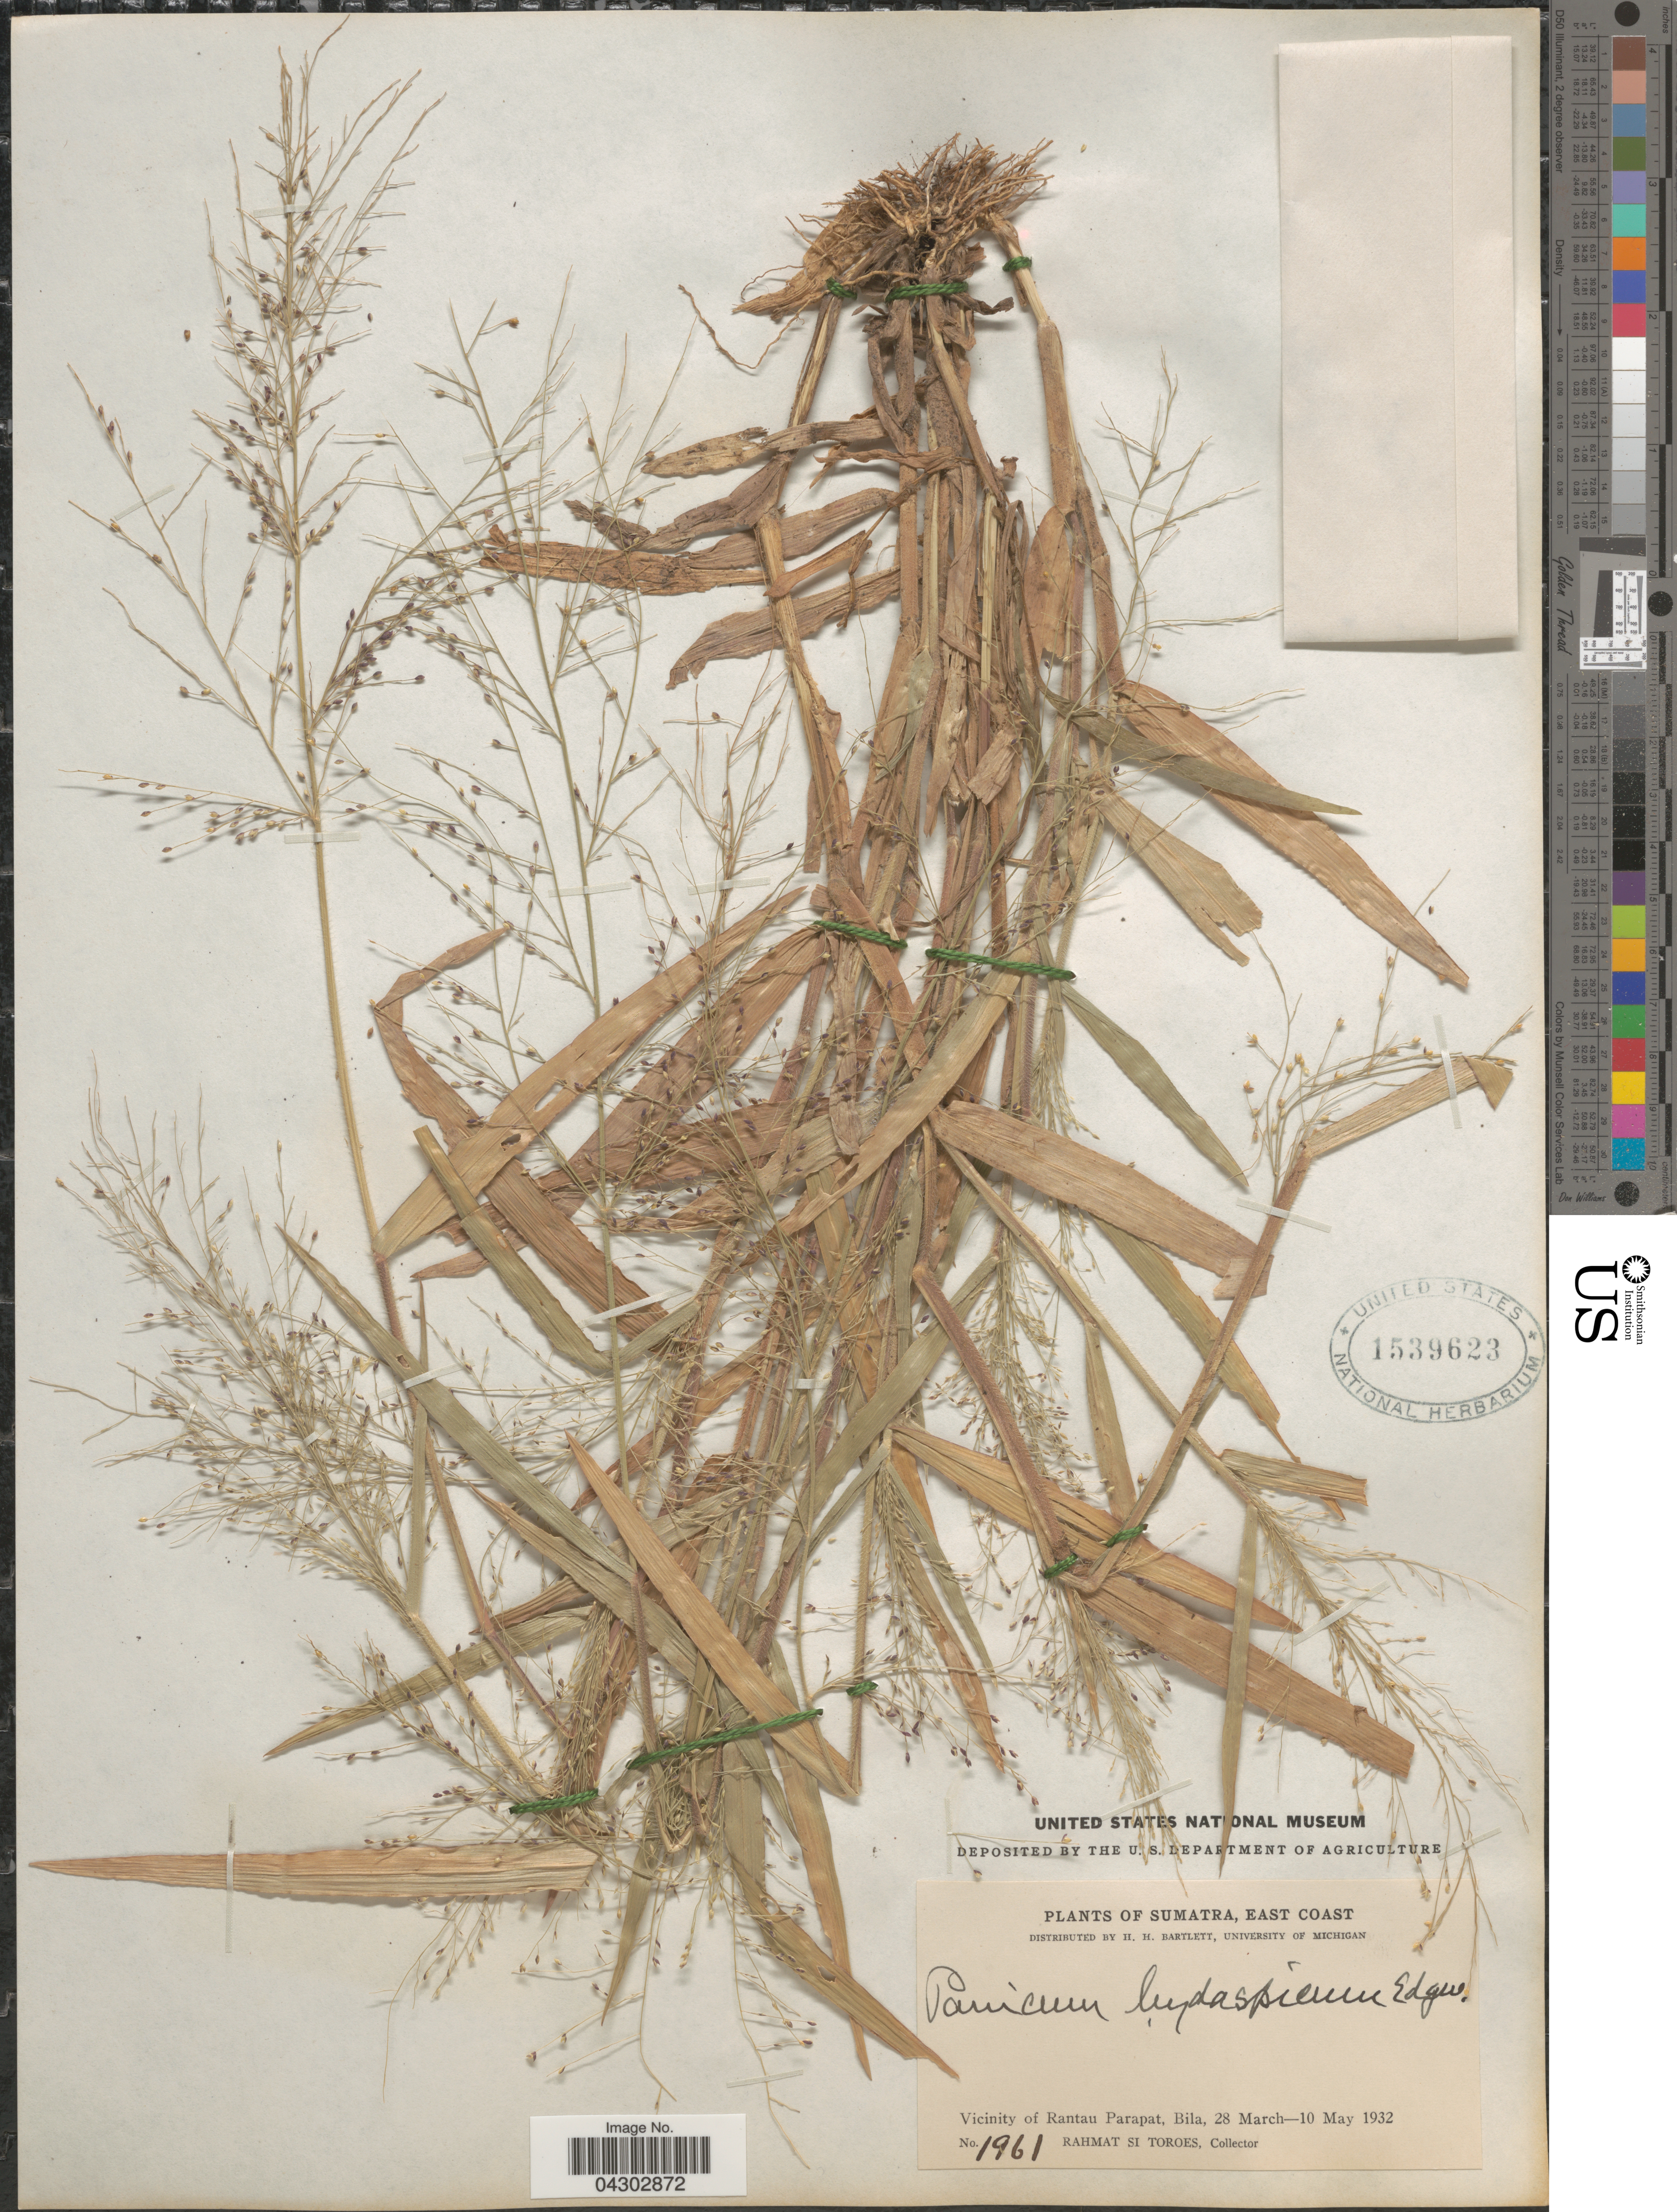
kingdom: Plantae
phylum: Tracheophyta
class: Liliopsida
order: Poales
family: Poaceae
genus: Panicum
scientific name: Panicum luzonense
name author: J. Presl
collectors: Rahmat Si Boeea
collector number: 1961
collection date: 1932-03-28/1932-05-10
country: Indonesia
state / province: Sumatra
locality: East Coast. Vicinity of Rantau Parapat, Bila.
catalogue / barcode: US 1539623